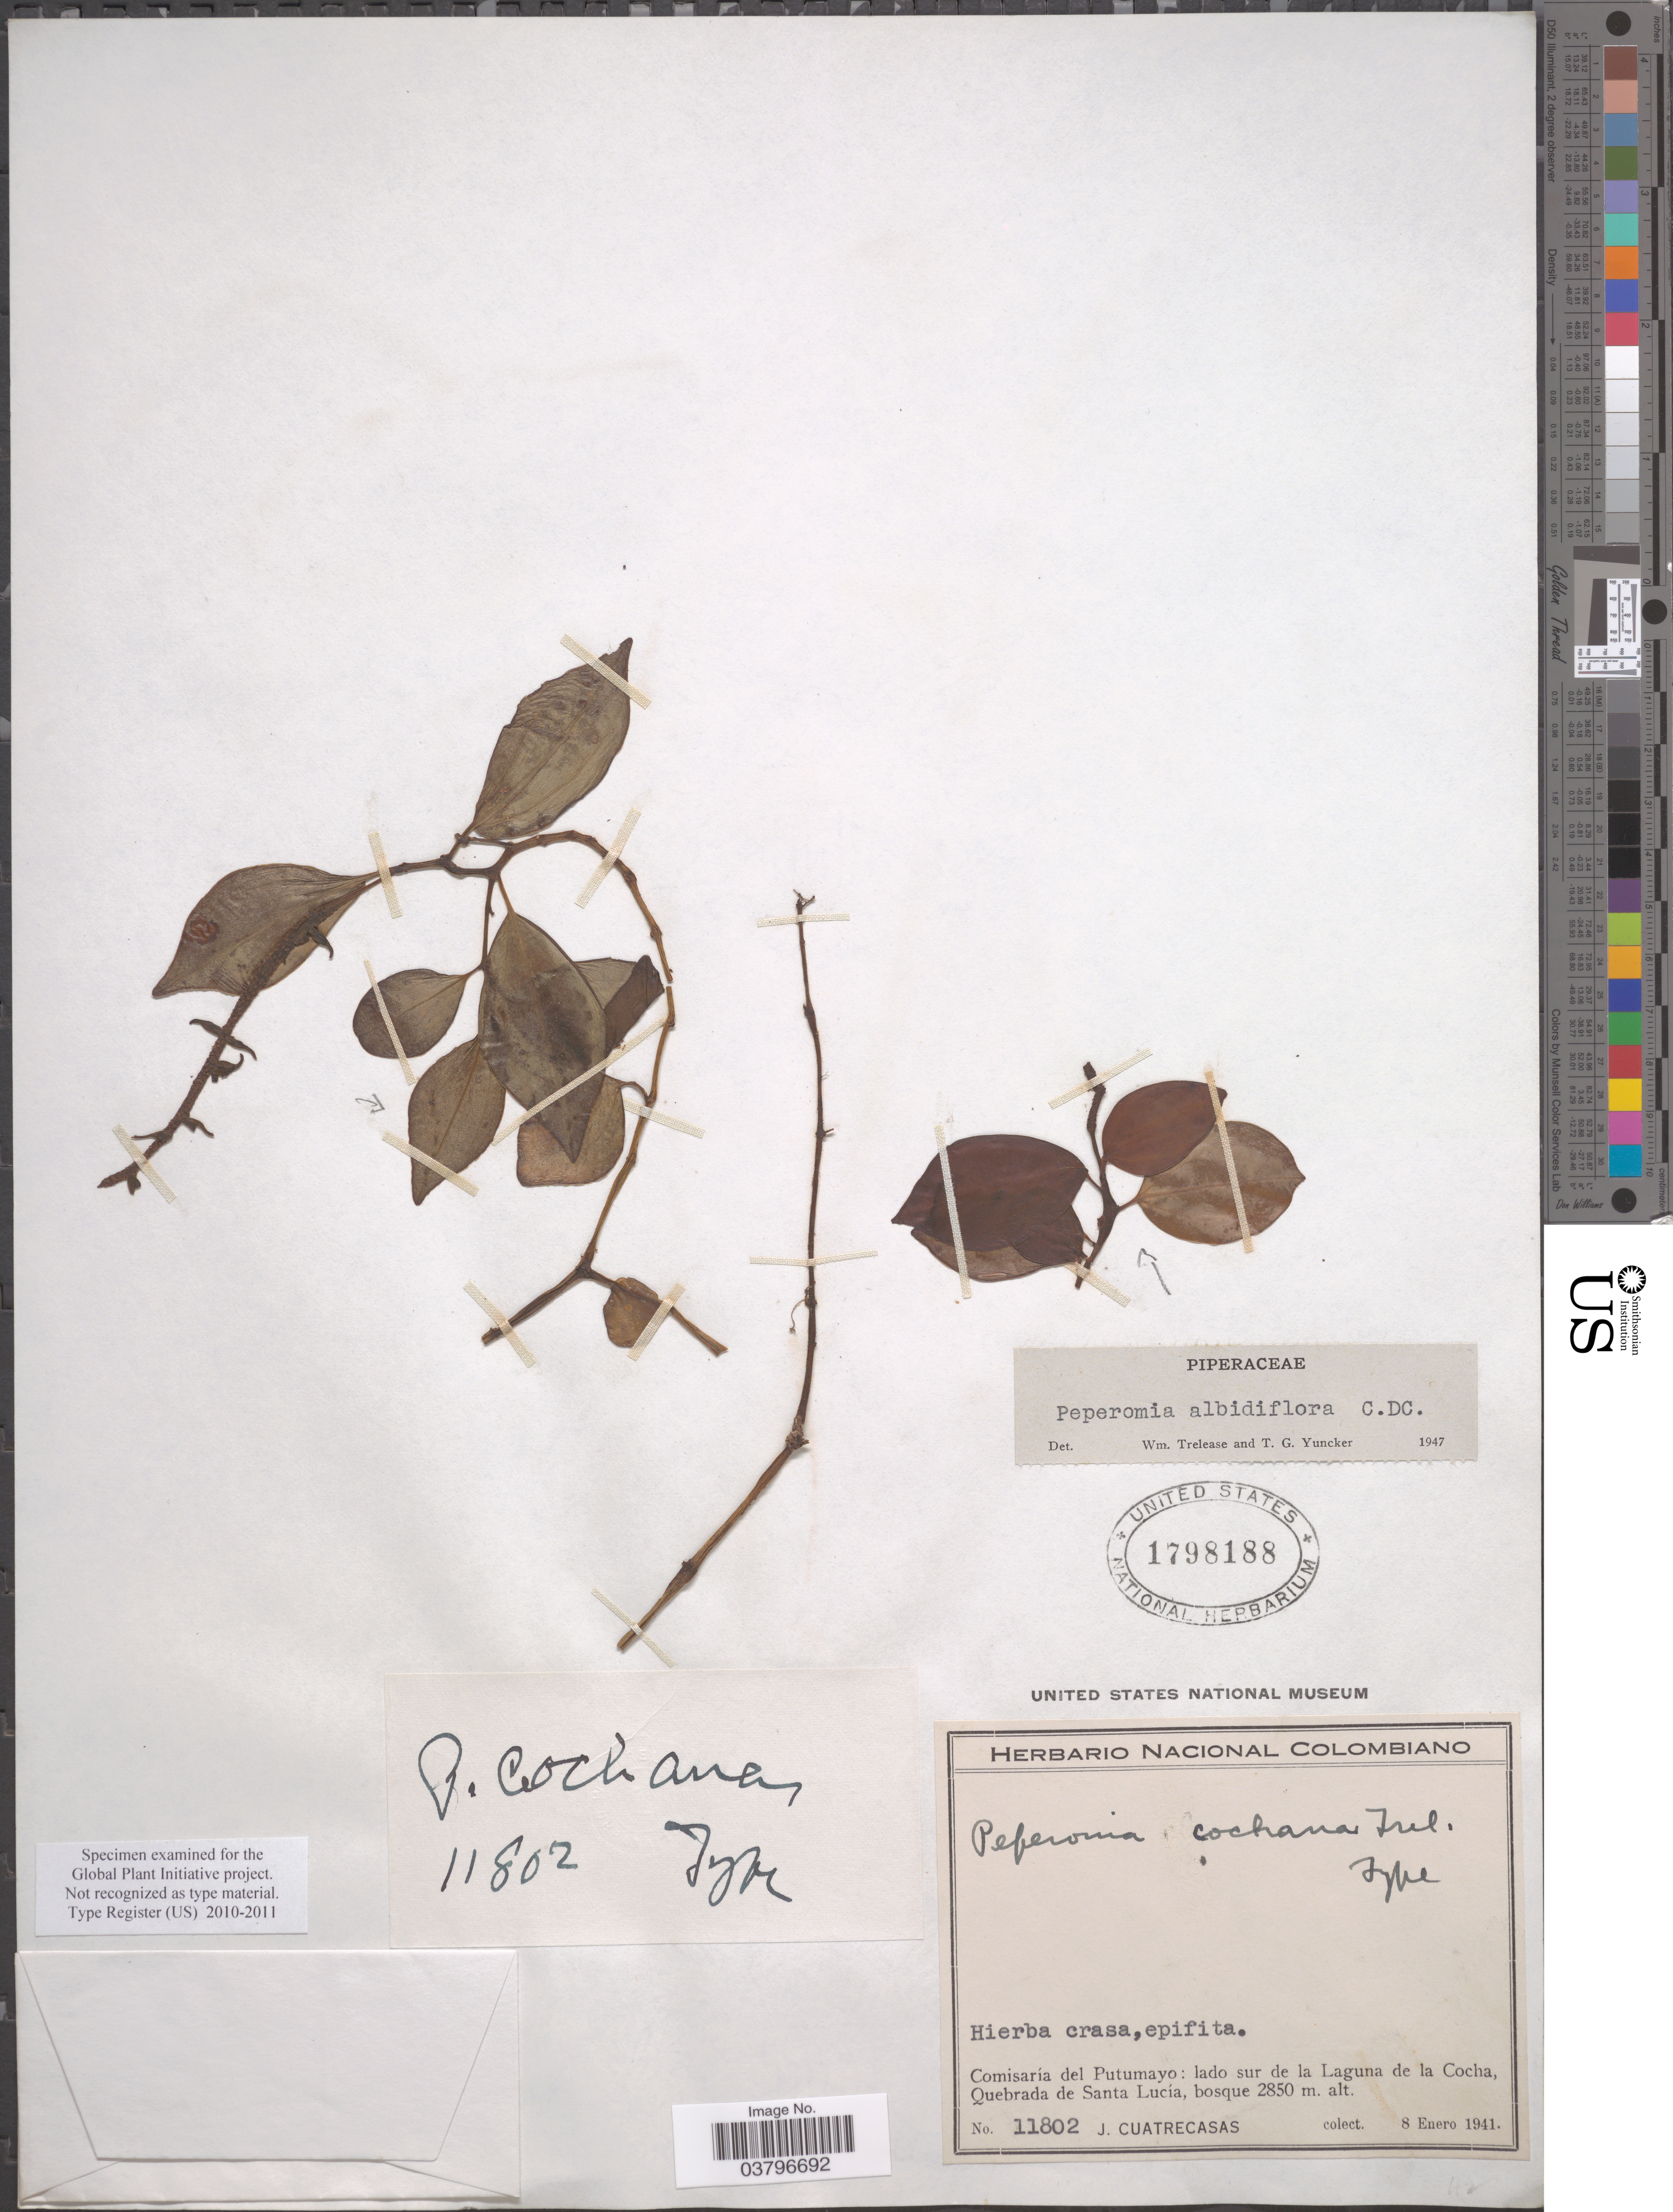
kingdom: Plantae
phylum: Tracheophyta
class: Magnoliopsida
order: Piperales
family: Piperaceae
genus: Peperomia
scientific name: Peperomia albidiflora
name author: C. DC.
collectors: J. Cuatrecasas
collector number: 11802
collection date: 1941-01-08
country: Colombia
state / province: Putumayo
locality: Comisaría del Putumayo: lado sur de la Laguna de la Cocha, Quebrada de Santa Lucía.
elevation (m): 2850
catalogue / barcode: US 1798188